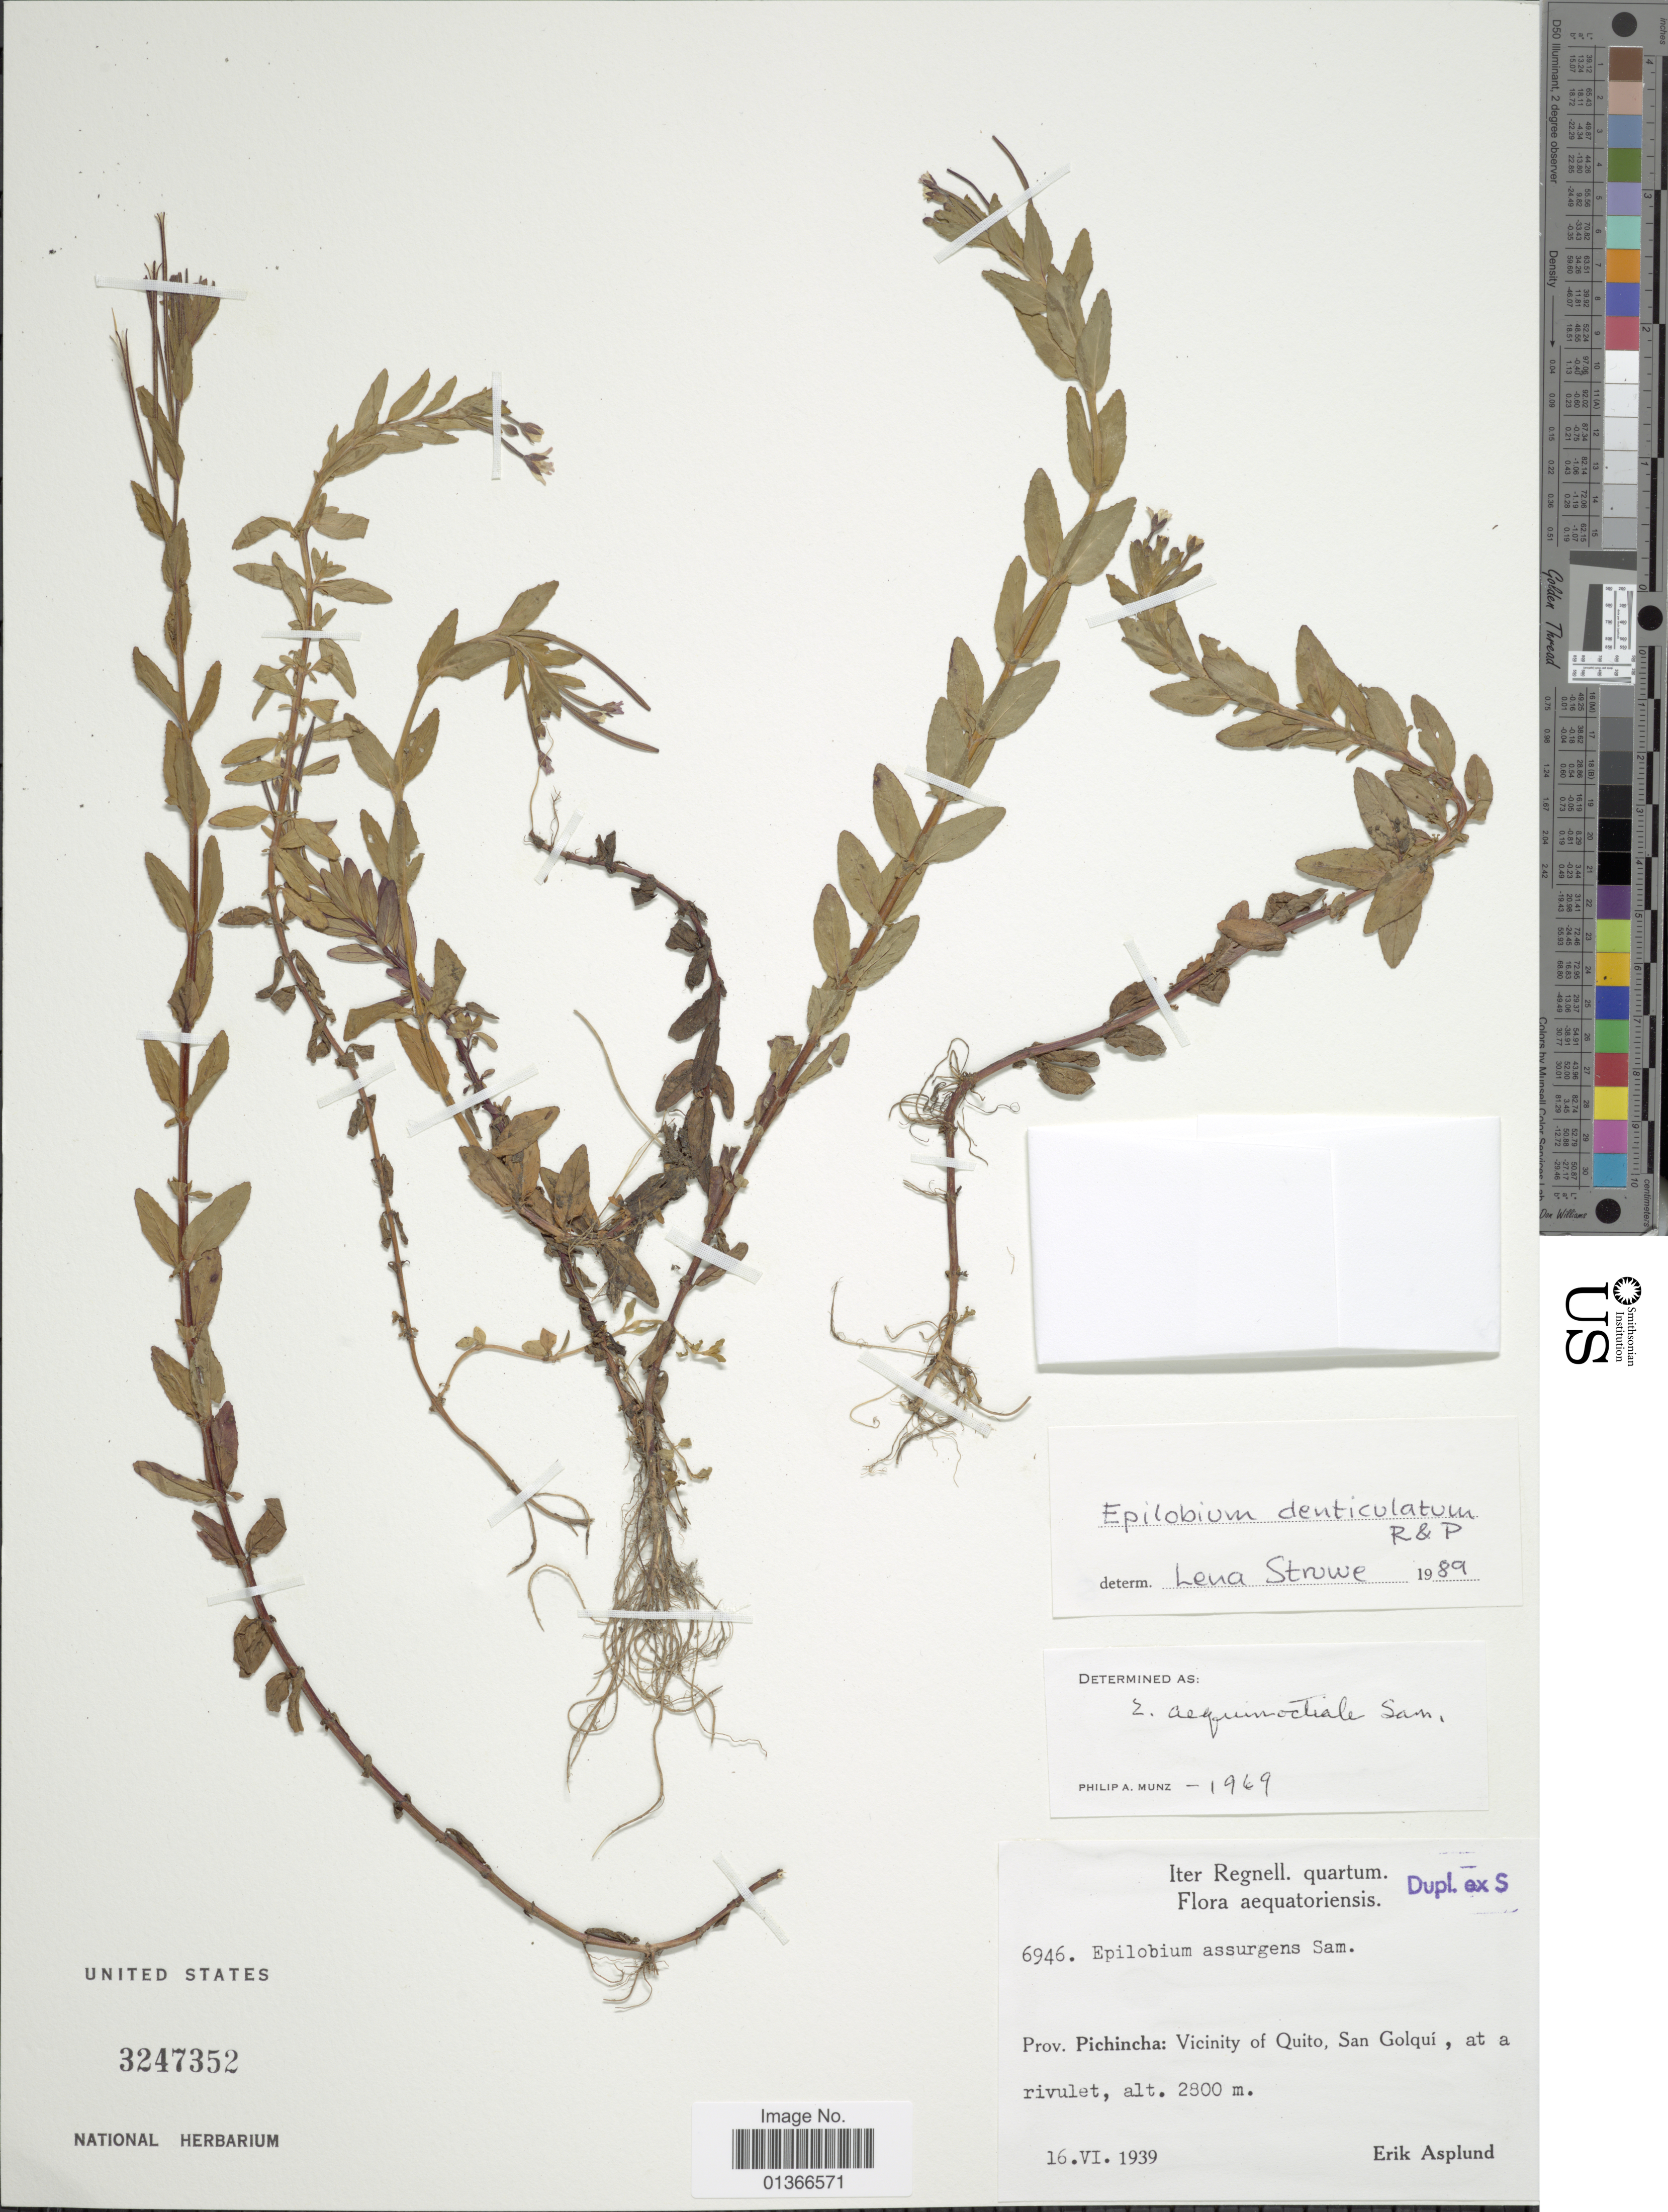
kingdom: Plantae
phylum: Tracheophyta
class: Magnoliopsida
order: Myrtales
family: Onagraceae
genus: Epilobium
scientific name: Epilobium denticulatum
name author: Ruiz & Pav.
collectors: E. Asplund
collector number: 6946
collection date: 1939-06-16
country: Ecuador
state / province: Pichincha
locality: Vicinity of Quito, San Golquí.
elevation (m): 2800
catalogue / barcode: US 3247352